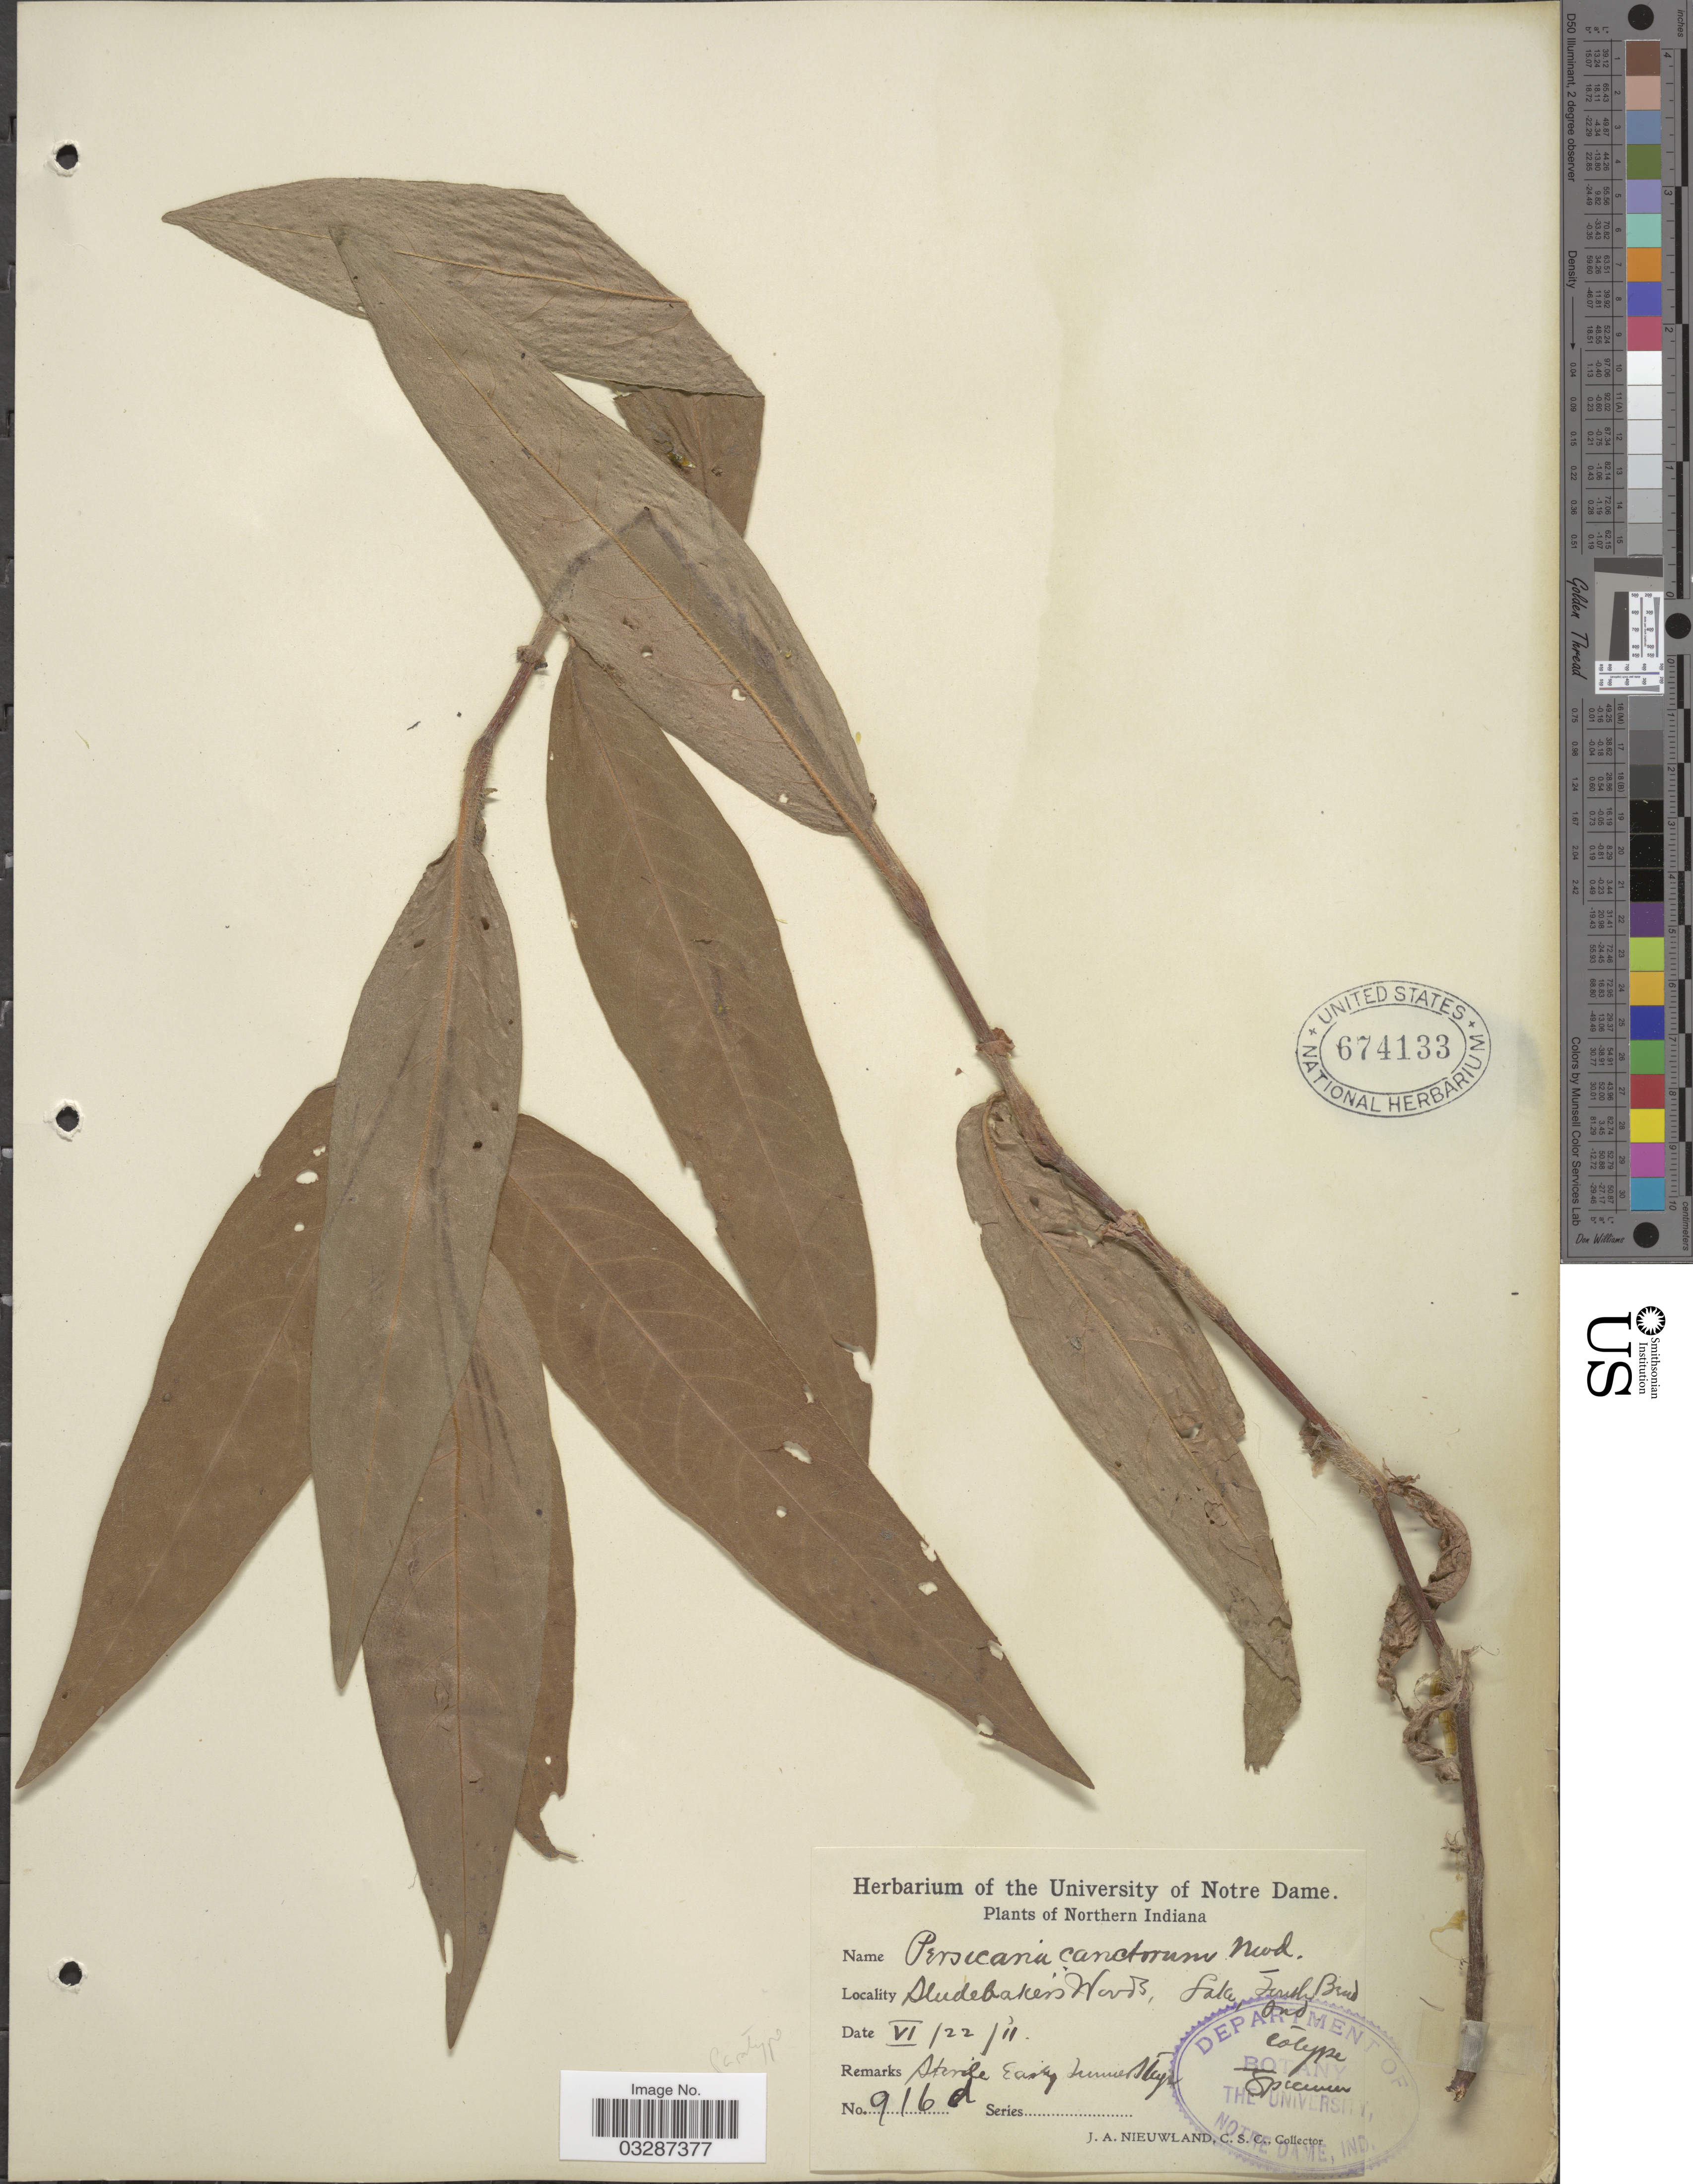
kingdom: Plantae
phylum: Tracheophyta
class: Magnoliopsida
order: Caryophyllales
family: Polygonaceae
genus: Polygonum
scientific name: Polygonum amphibium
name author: L.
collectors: J. A. Nieuwland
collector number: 916d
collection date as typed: Transcribed d/m/y: 22/6/11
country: United States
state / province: Indiana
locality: Northern Indiana. Studebakers Woods, Lake, South Bend Ind.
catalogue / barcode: US 674133